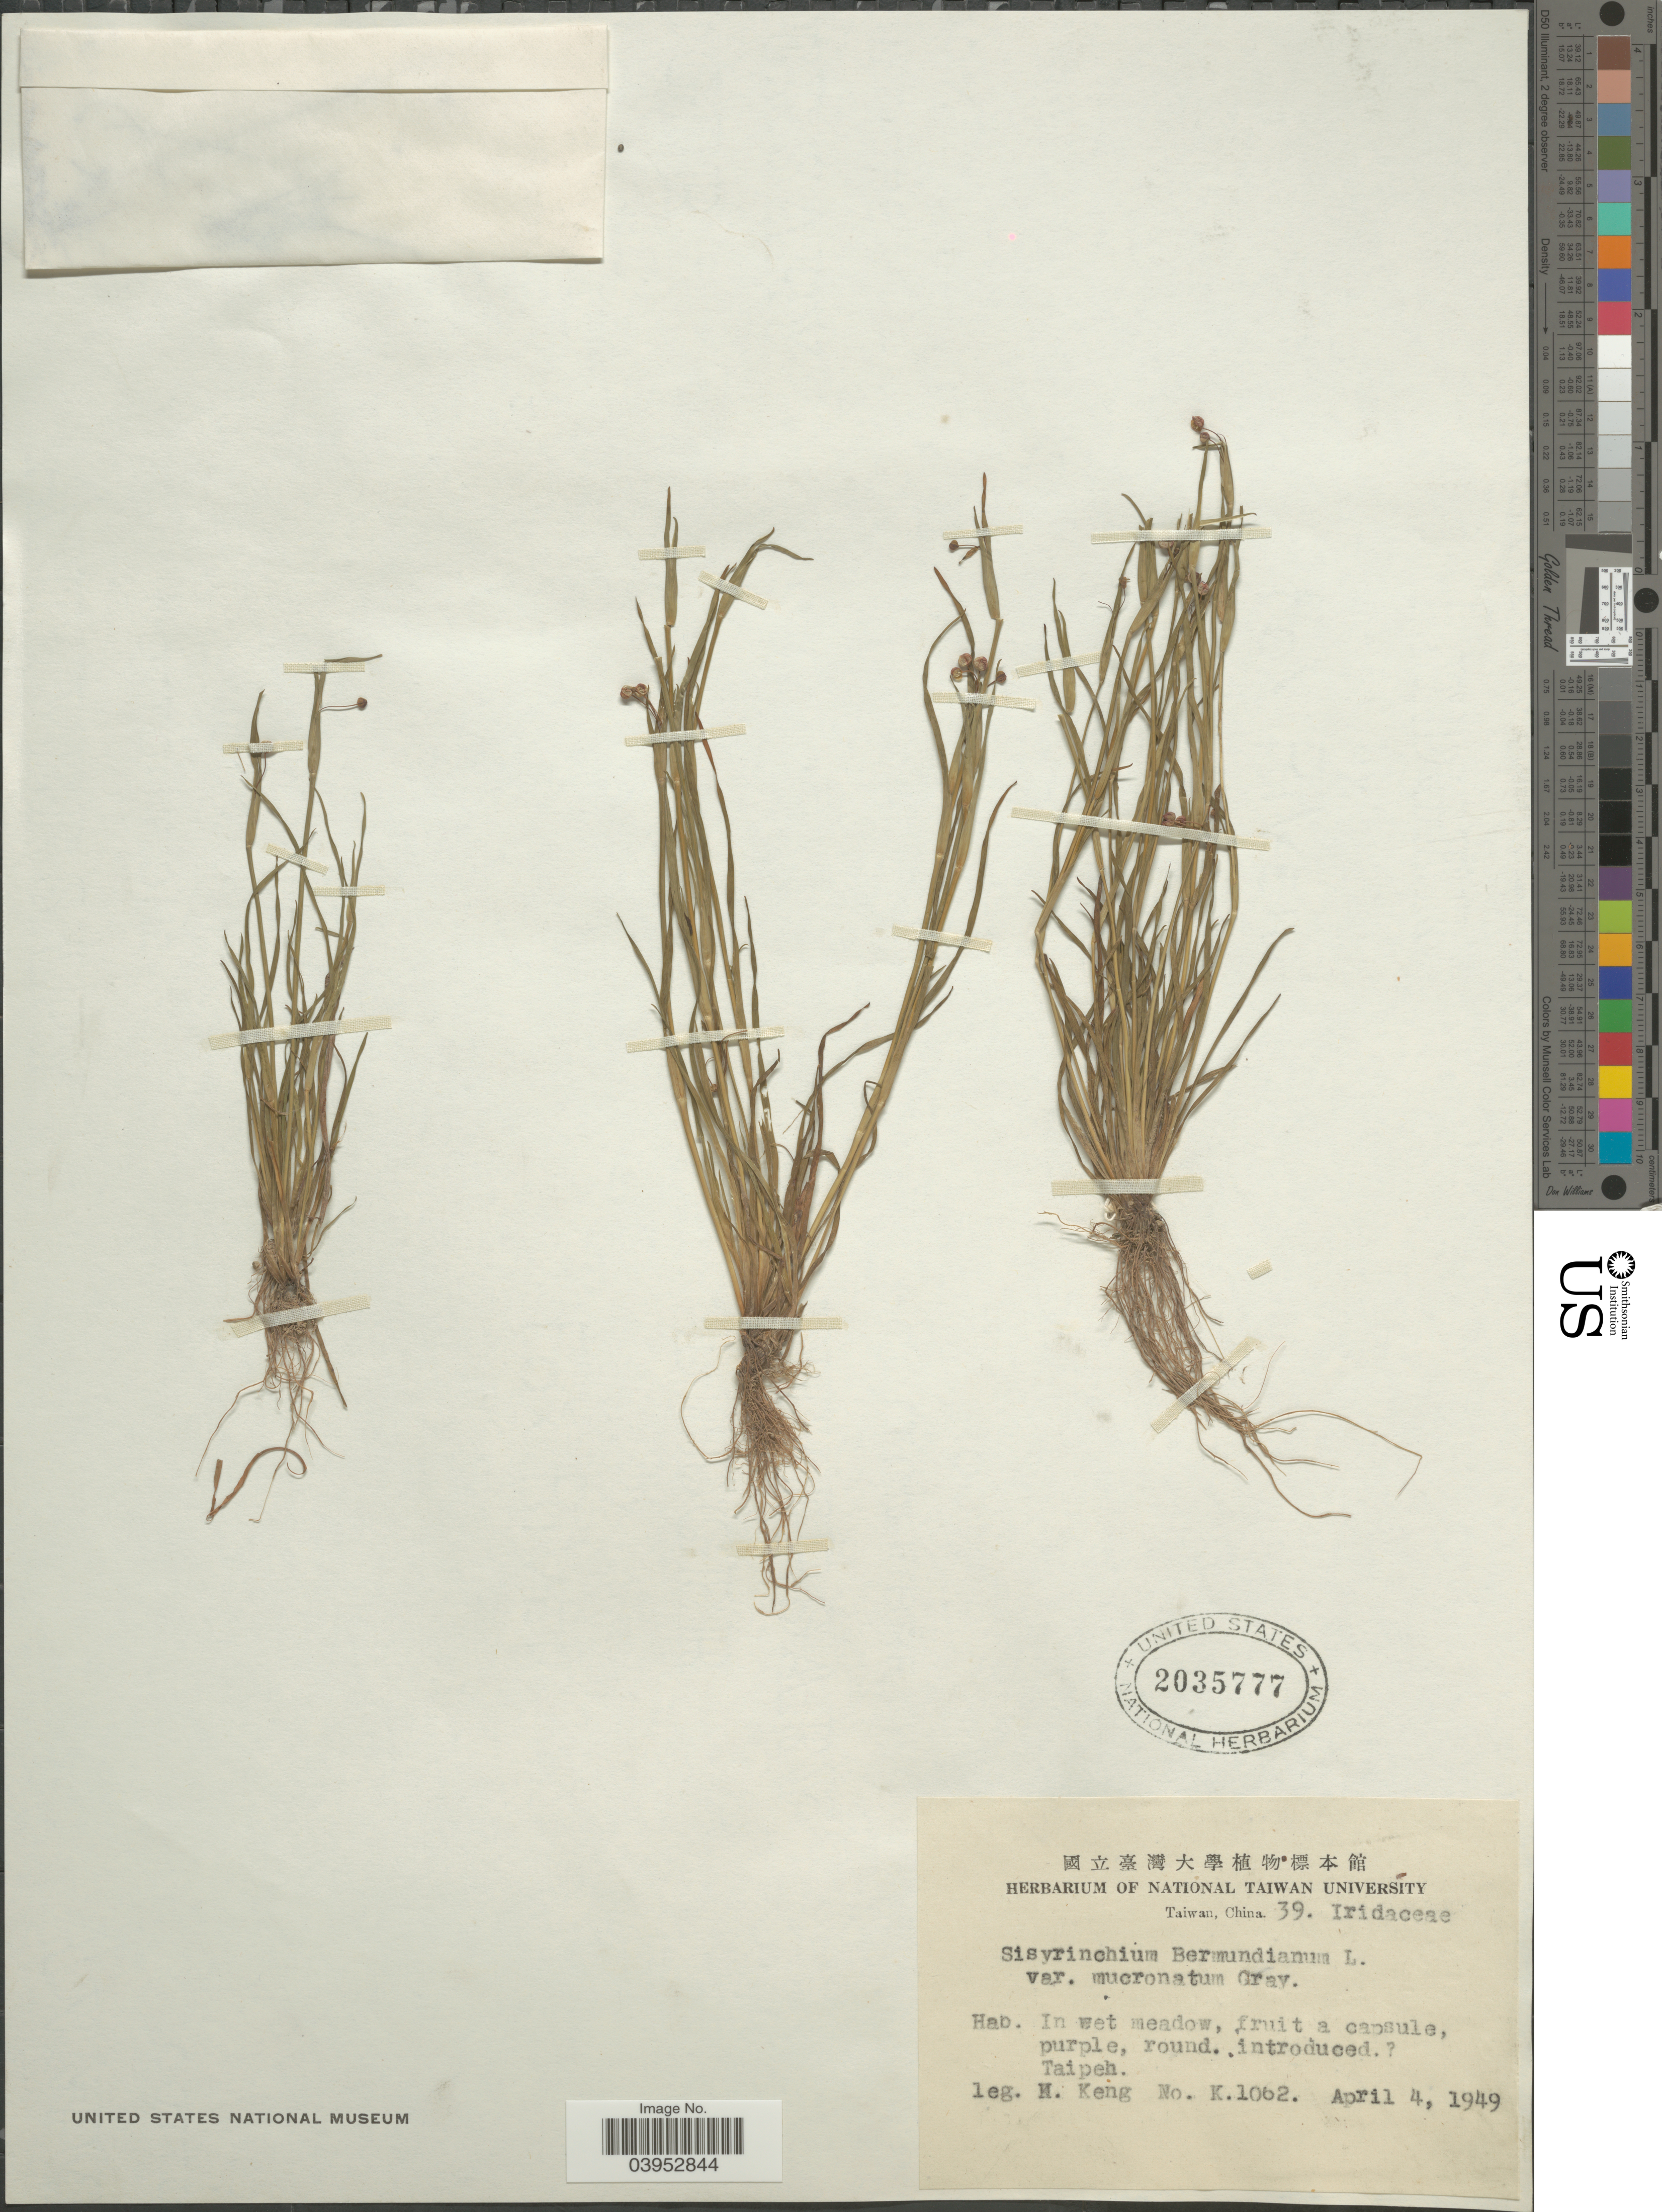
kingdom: Plantae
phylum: Tracheophyta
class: Liliopsida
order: Asparagales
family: Iridaceae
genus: Sisyrinchium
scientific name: Sisyrinchium bermudiana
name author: L.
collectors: H. Keng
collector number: K.1062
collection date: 1949-04-04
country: Taiwan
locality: Taipeh.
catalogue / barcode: US 2035777